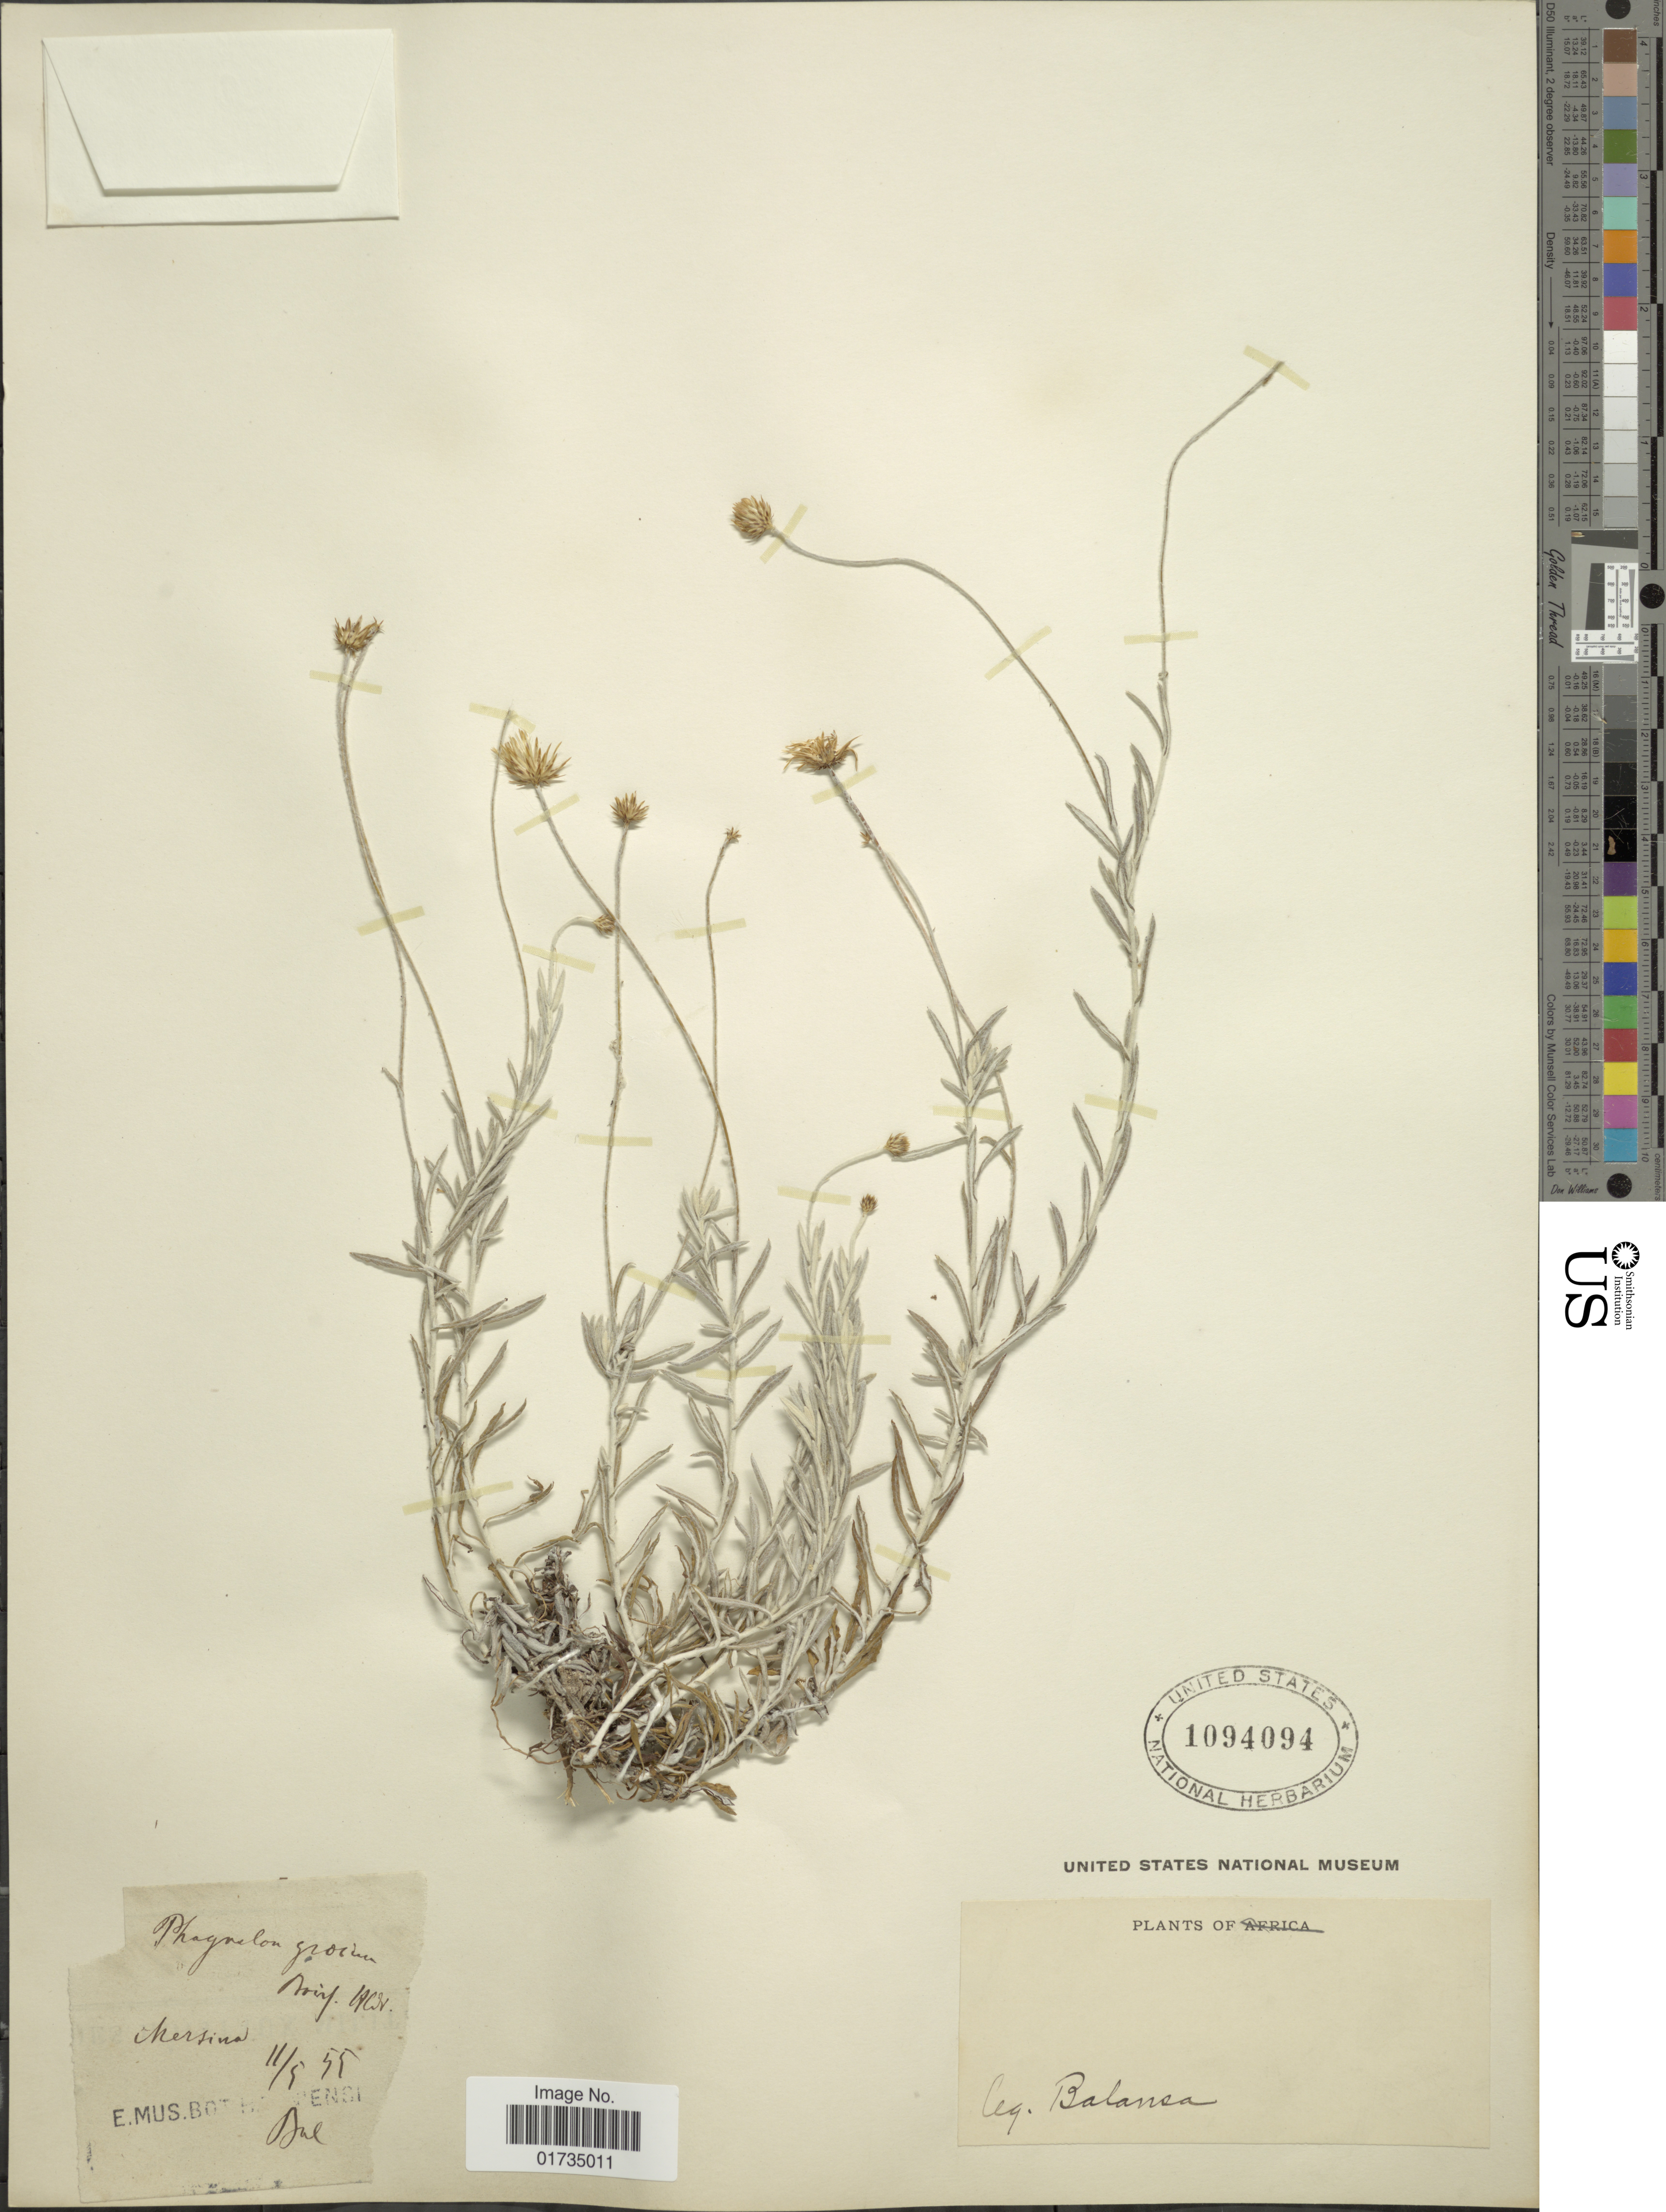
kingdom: Plantae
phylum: Tracheophyta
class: Magnoliopsida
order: Asterales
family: Asteraceae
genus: Phagnalon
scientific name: Phagnalon graecum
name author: Boiss. & Heldr.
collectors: -. Balansa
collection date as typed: Transcribed d/m/y: 11/5/55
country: Turkey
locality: Mersina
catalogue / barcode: US 1094094